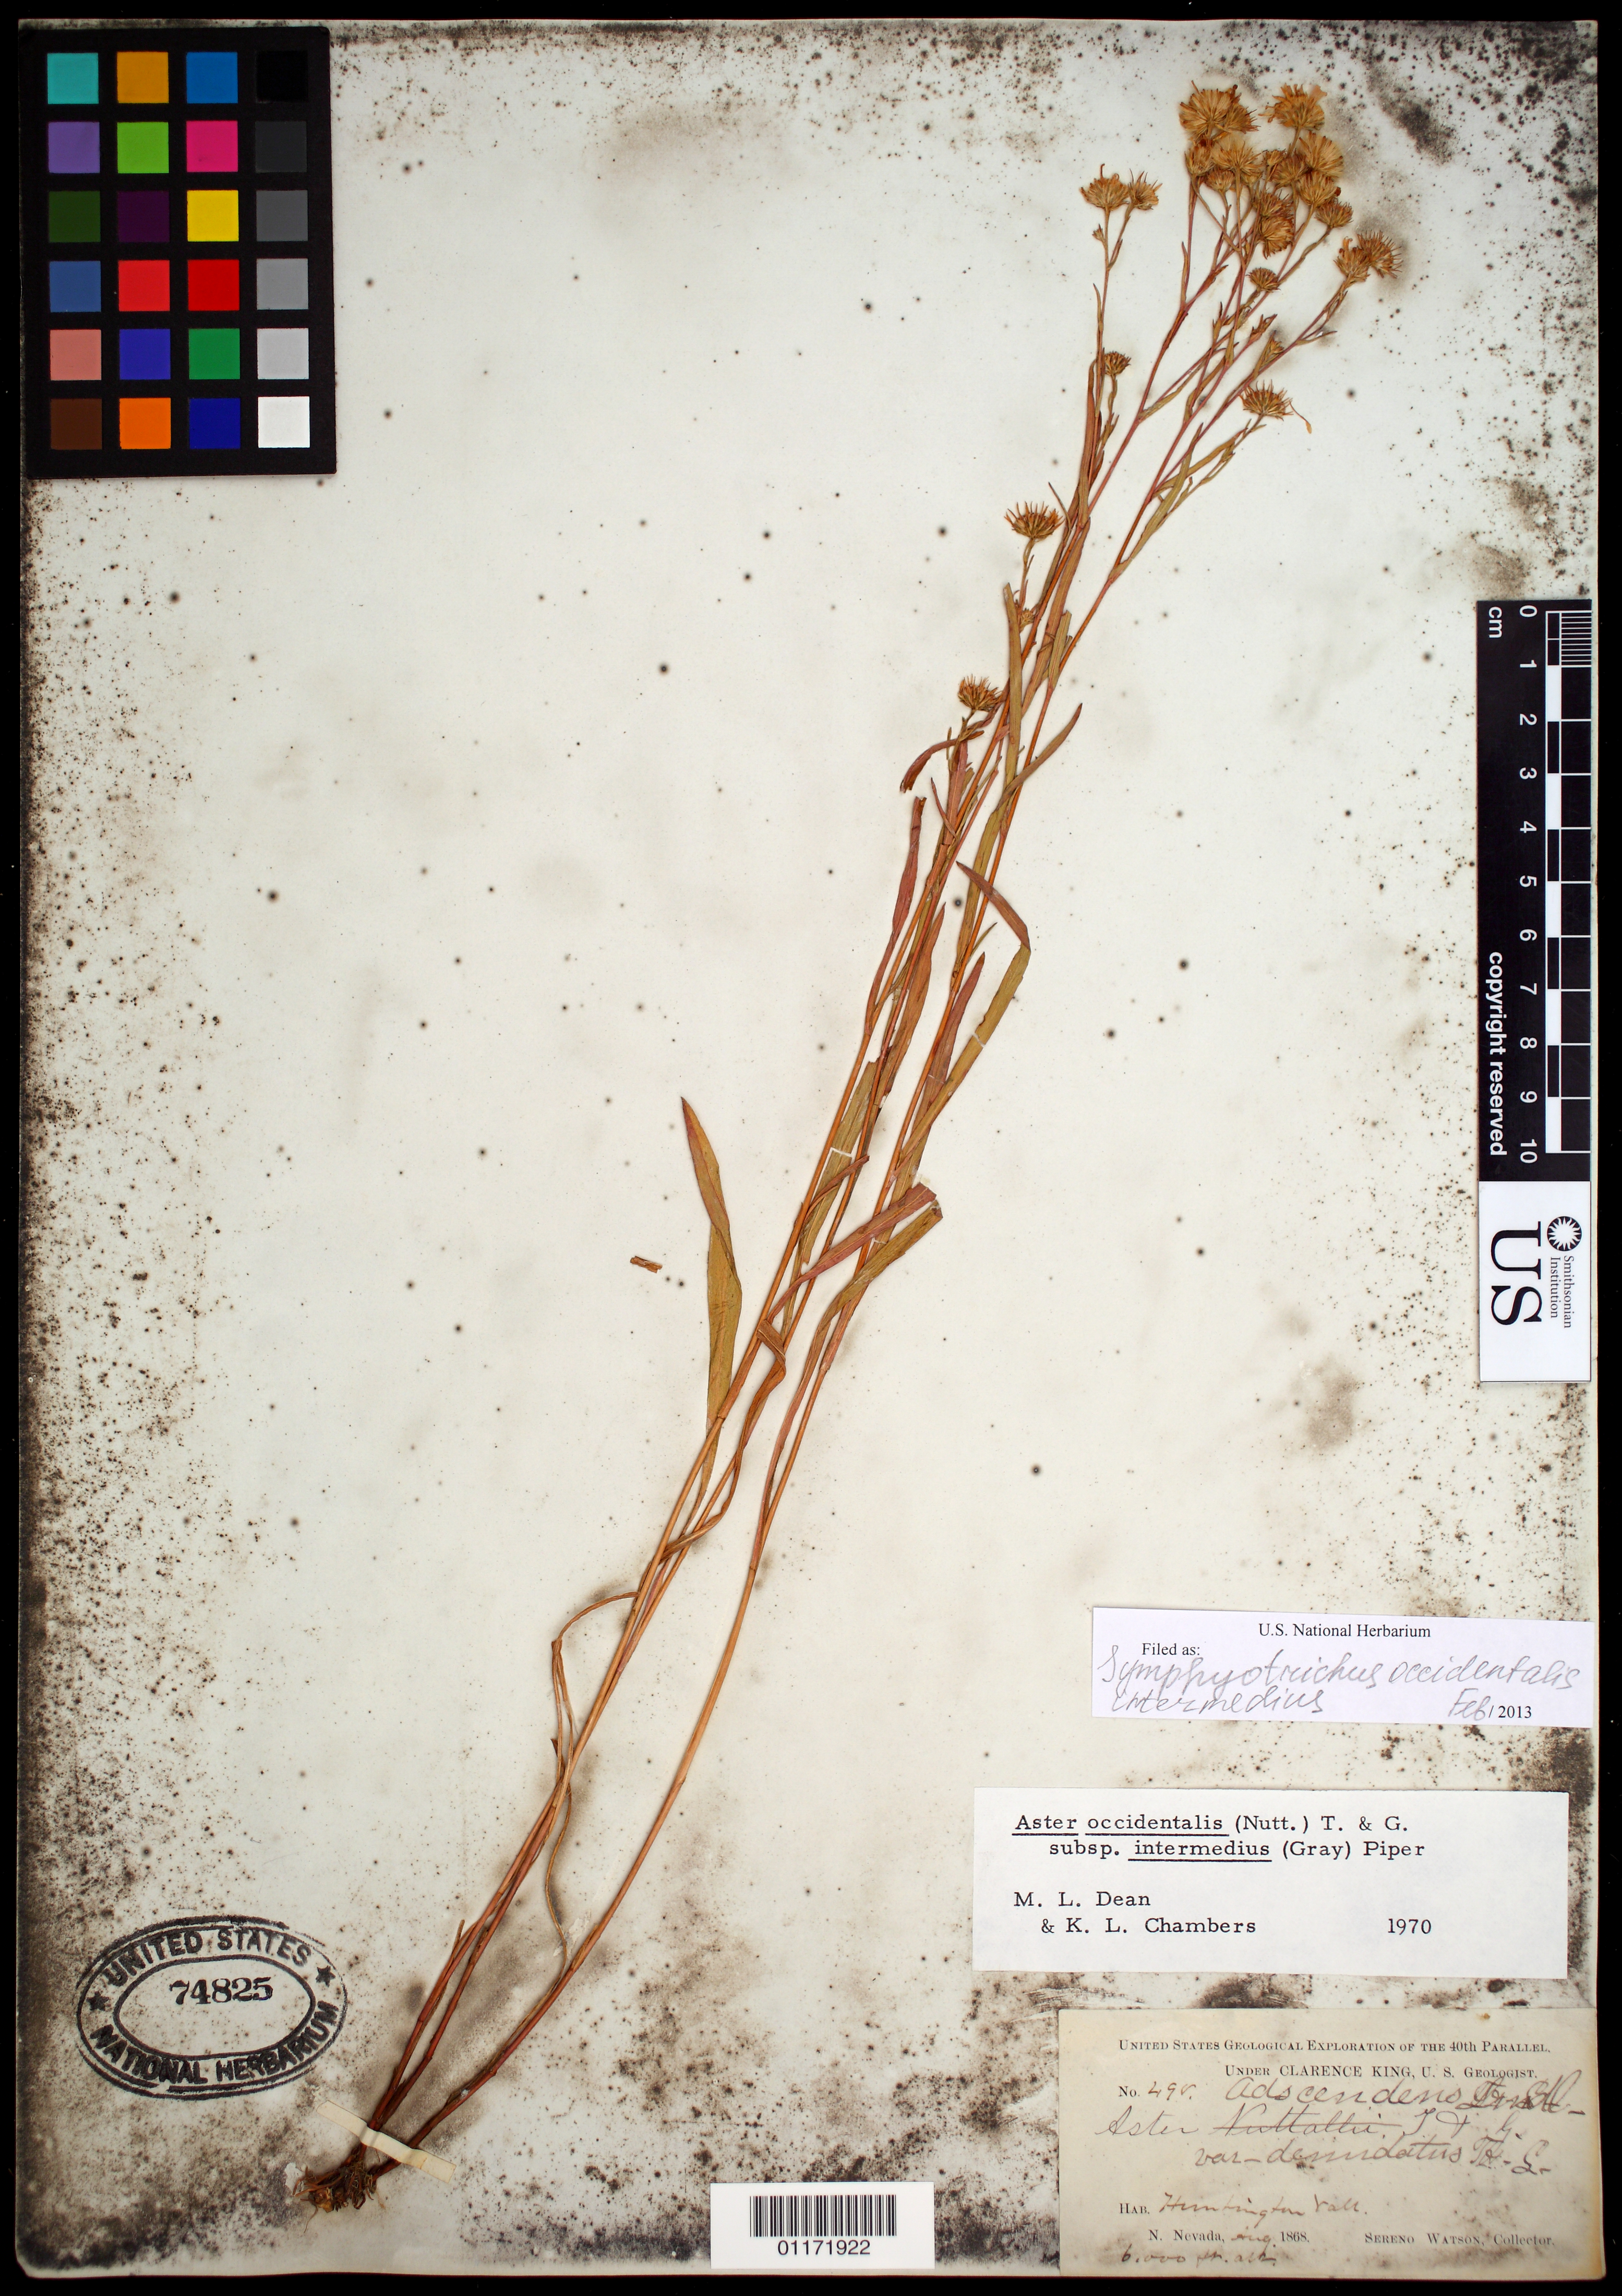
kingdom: Plantae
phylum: Tracheophyta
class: Magnoliopsida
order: Asterales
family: Asteraceae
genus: Symphyotrichum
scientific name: Symphyotrichum spathulatum var. intermedium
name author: (A. Gray) G.L. Nesom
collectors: S. Watson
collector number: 498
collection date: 1868-08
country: United States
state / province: Nevada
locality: Huntington Valley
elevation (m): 1829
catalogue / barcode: US 74825